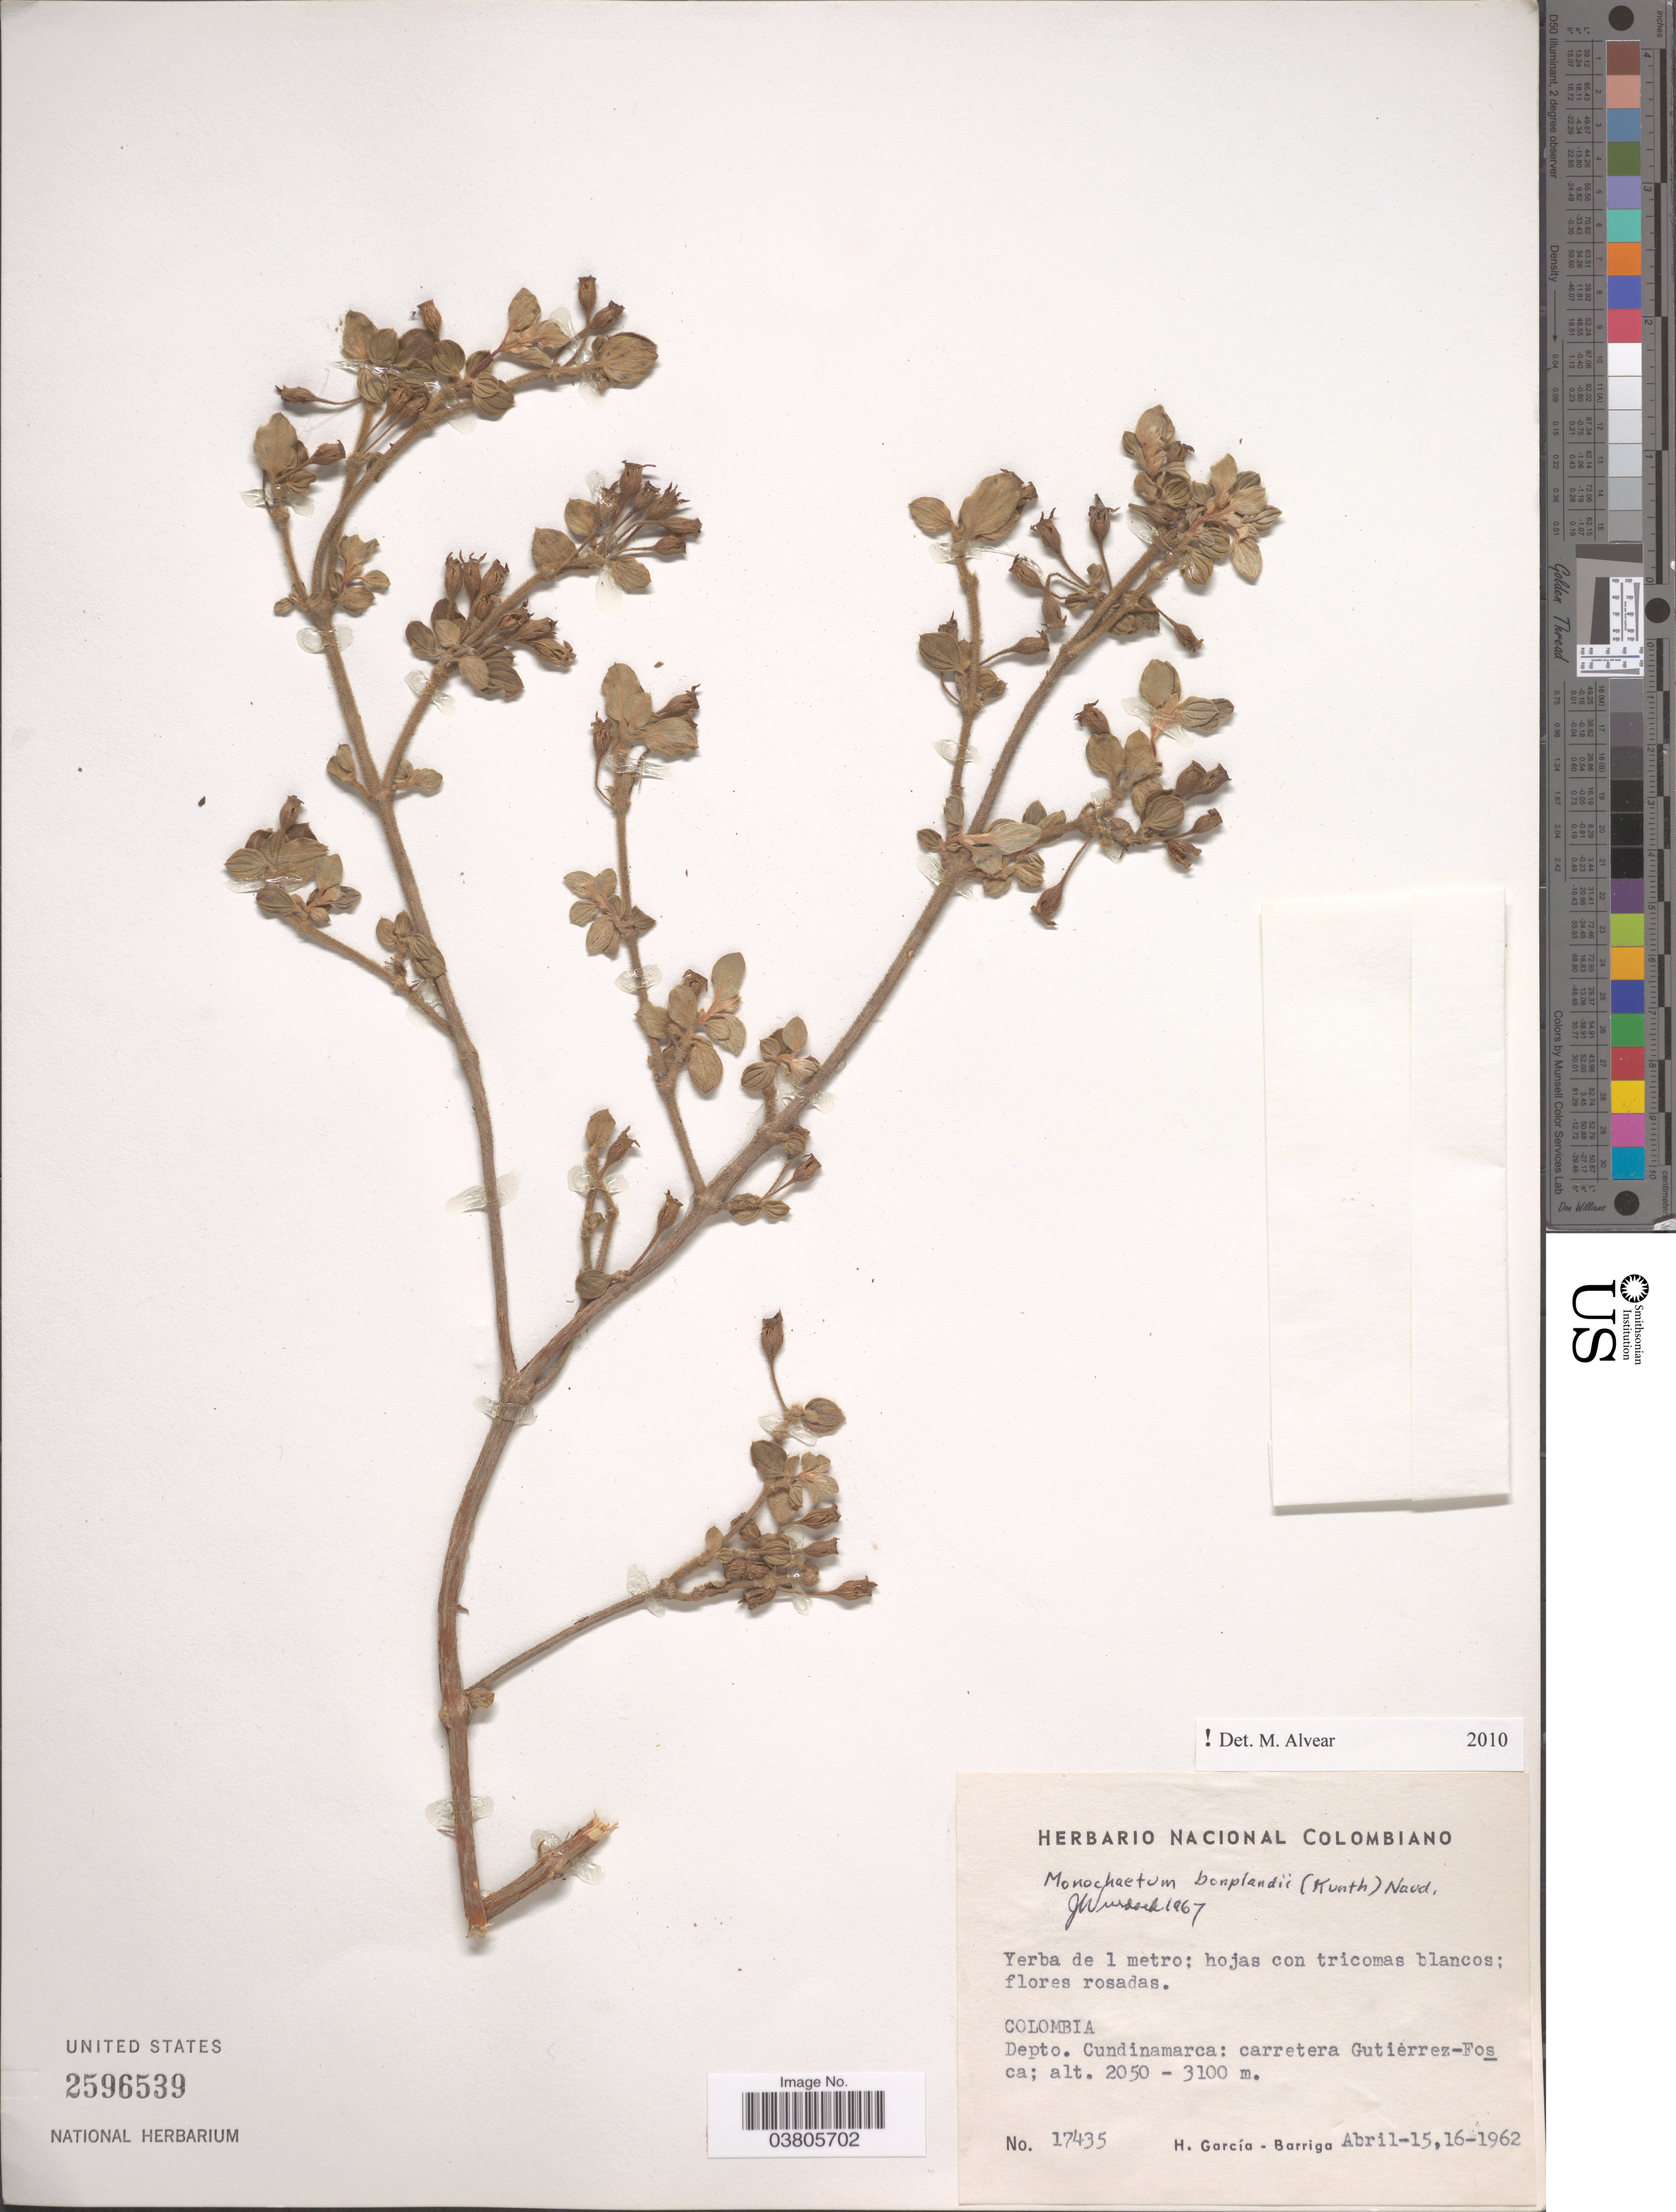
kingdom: Plantae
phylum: Tracheophyta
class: Magnoliopsida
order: Myrtales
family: Melastomataceae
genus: Monochaetum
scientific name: Monochaetum bonplandii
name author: (Kunth) Naudin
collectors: H. García Barriga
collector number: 17435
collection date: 1962-04-15/1962-04-16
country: Colombia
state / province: Cundinamarca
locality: Depto. Cundinamarca: carretera Gutierrez- Fosca.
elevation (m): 2050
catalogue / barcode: US 2596539